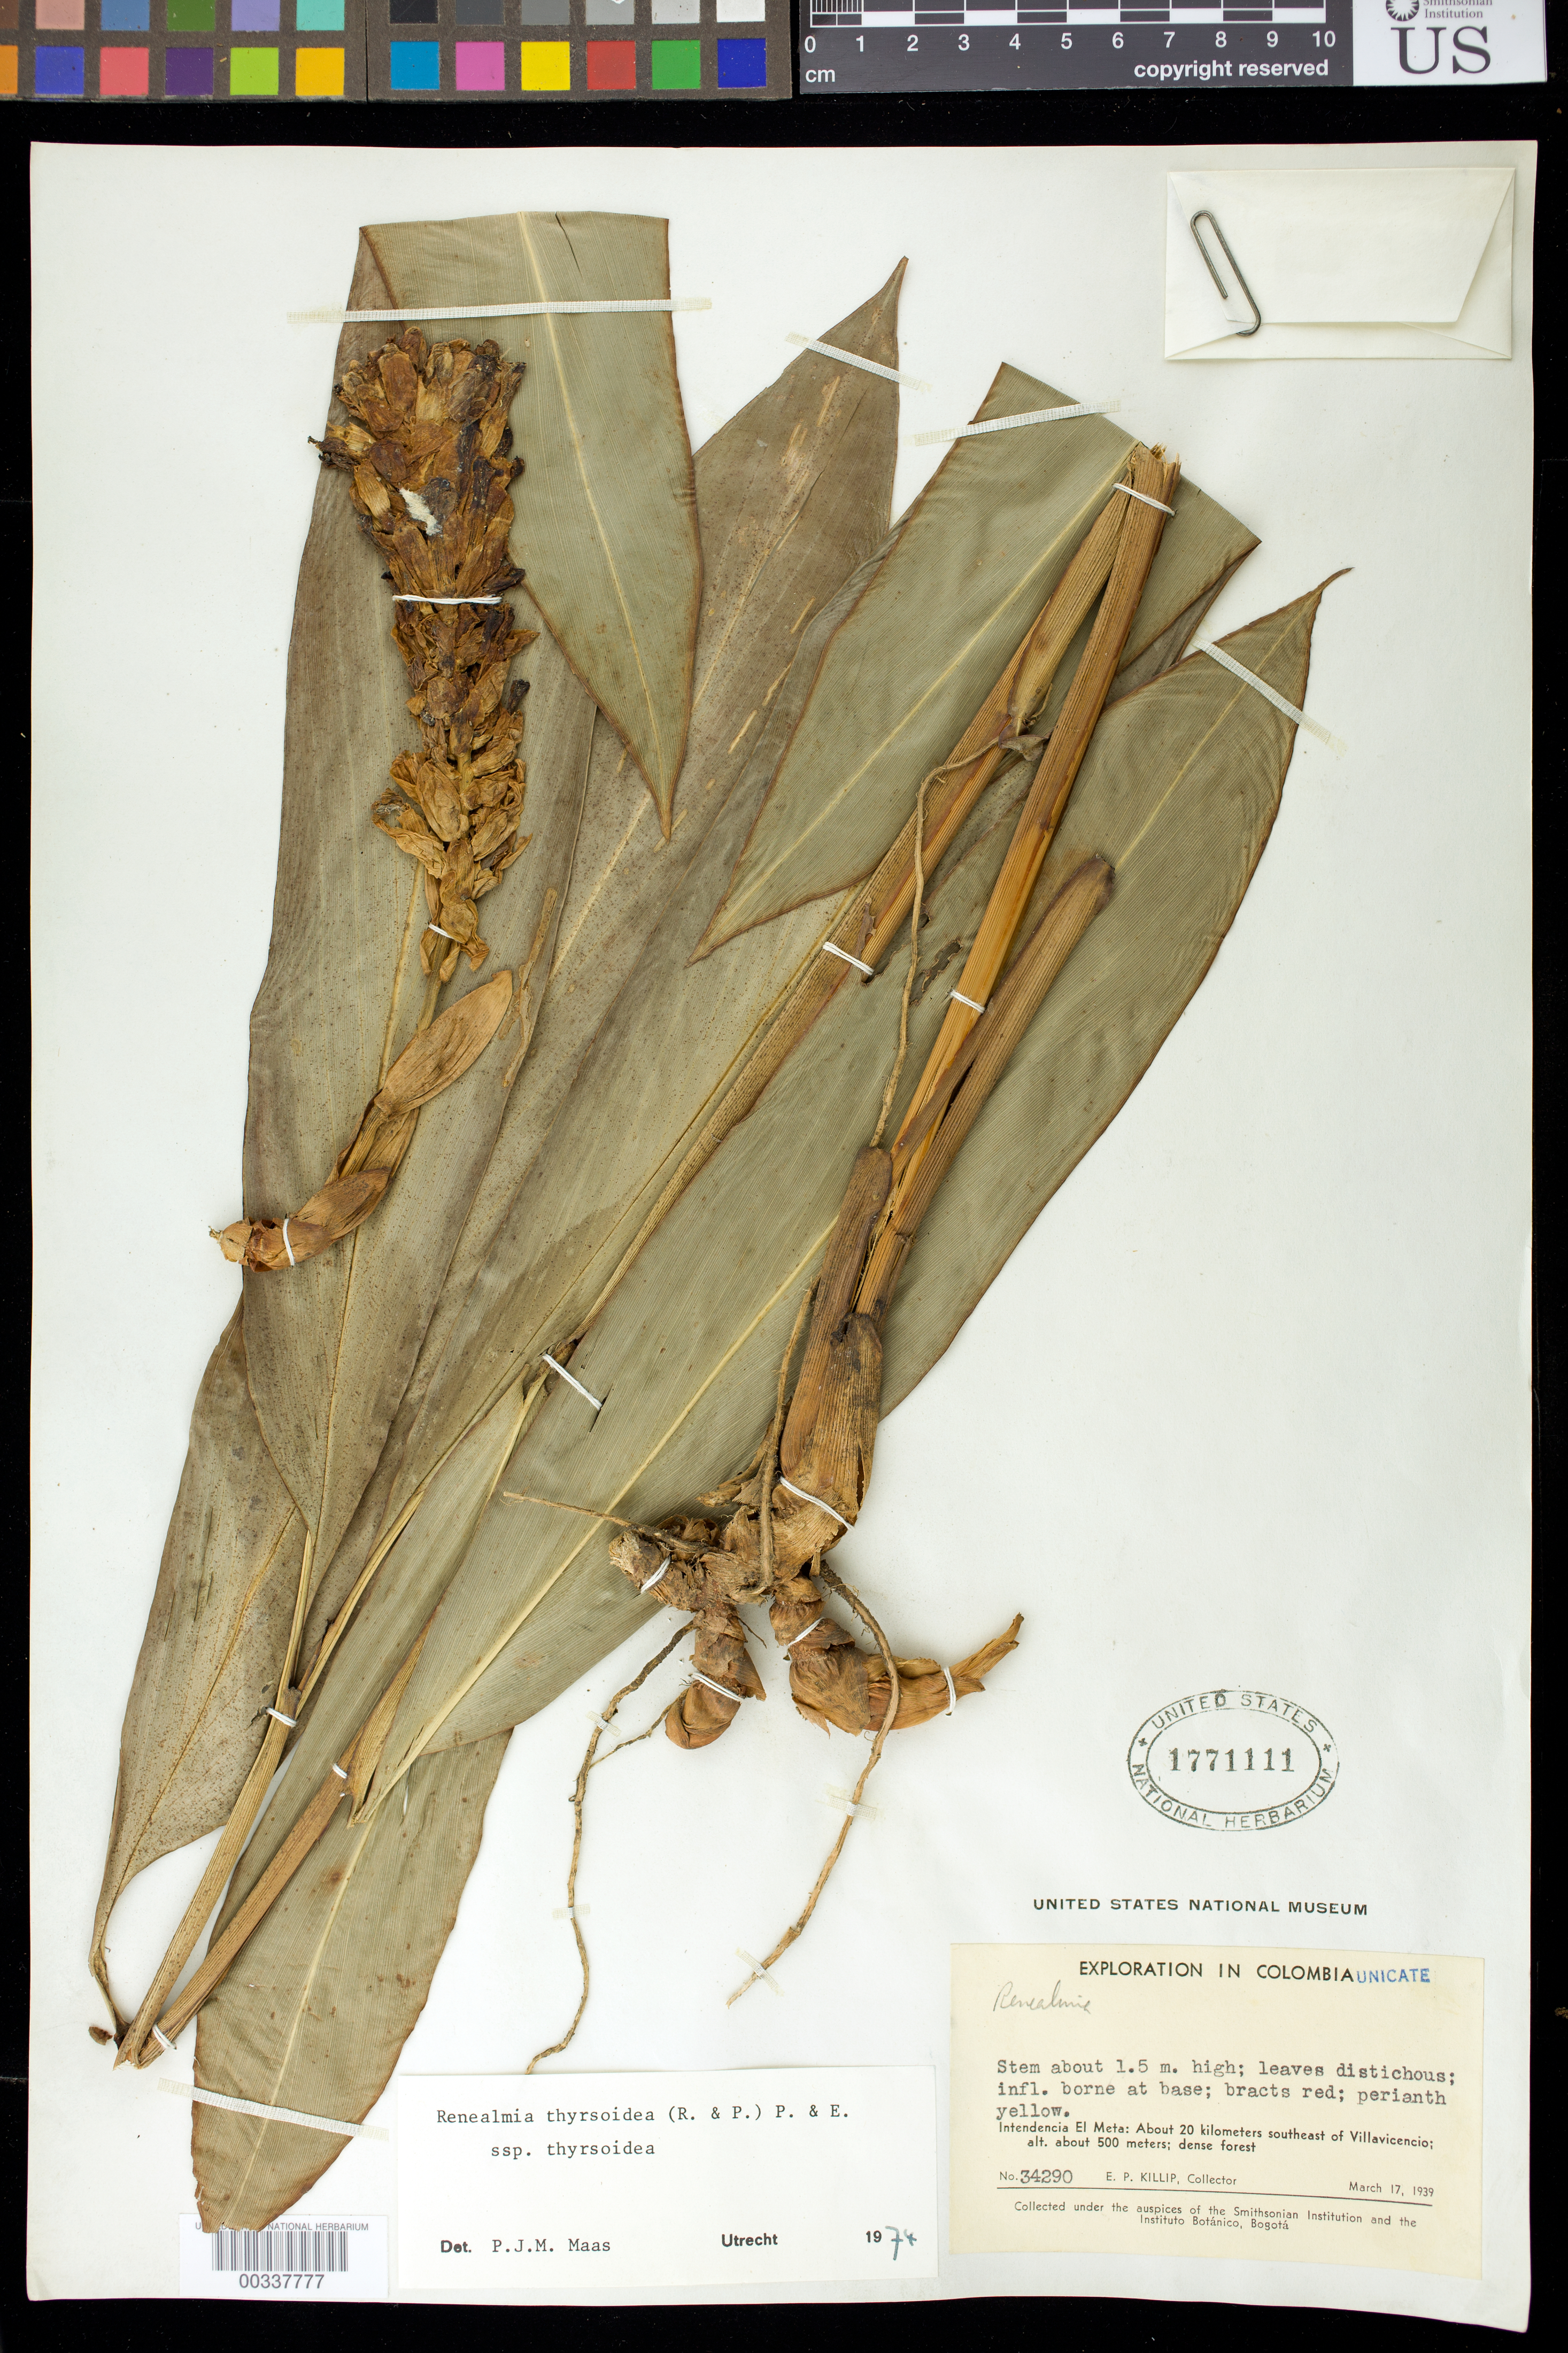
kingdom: Plantae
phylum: Tracheophyta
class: Liliopsida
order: Zingiberales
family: Zingiberaceae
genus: Renealmia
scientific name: Renealmia thyrsoidea subsp. thyrsoidea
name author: (Ruiz & Pav.) Poepp. & Endl.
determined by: Maas, Paul J. M.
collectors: E. P. Killip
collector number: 34290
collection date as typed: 17 Mar 1939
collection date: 1939-03-17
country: Colombia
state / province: Meta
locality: About 20 km SE of Villa Vicencia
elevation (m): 500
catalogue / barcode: US 1771111